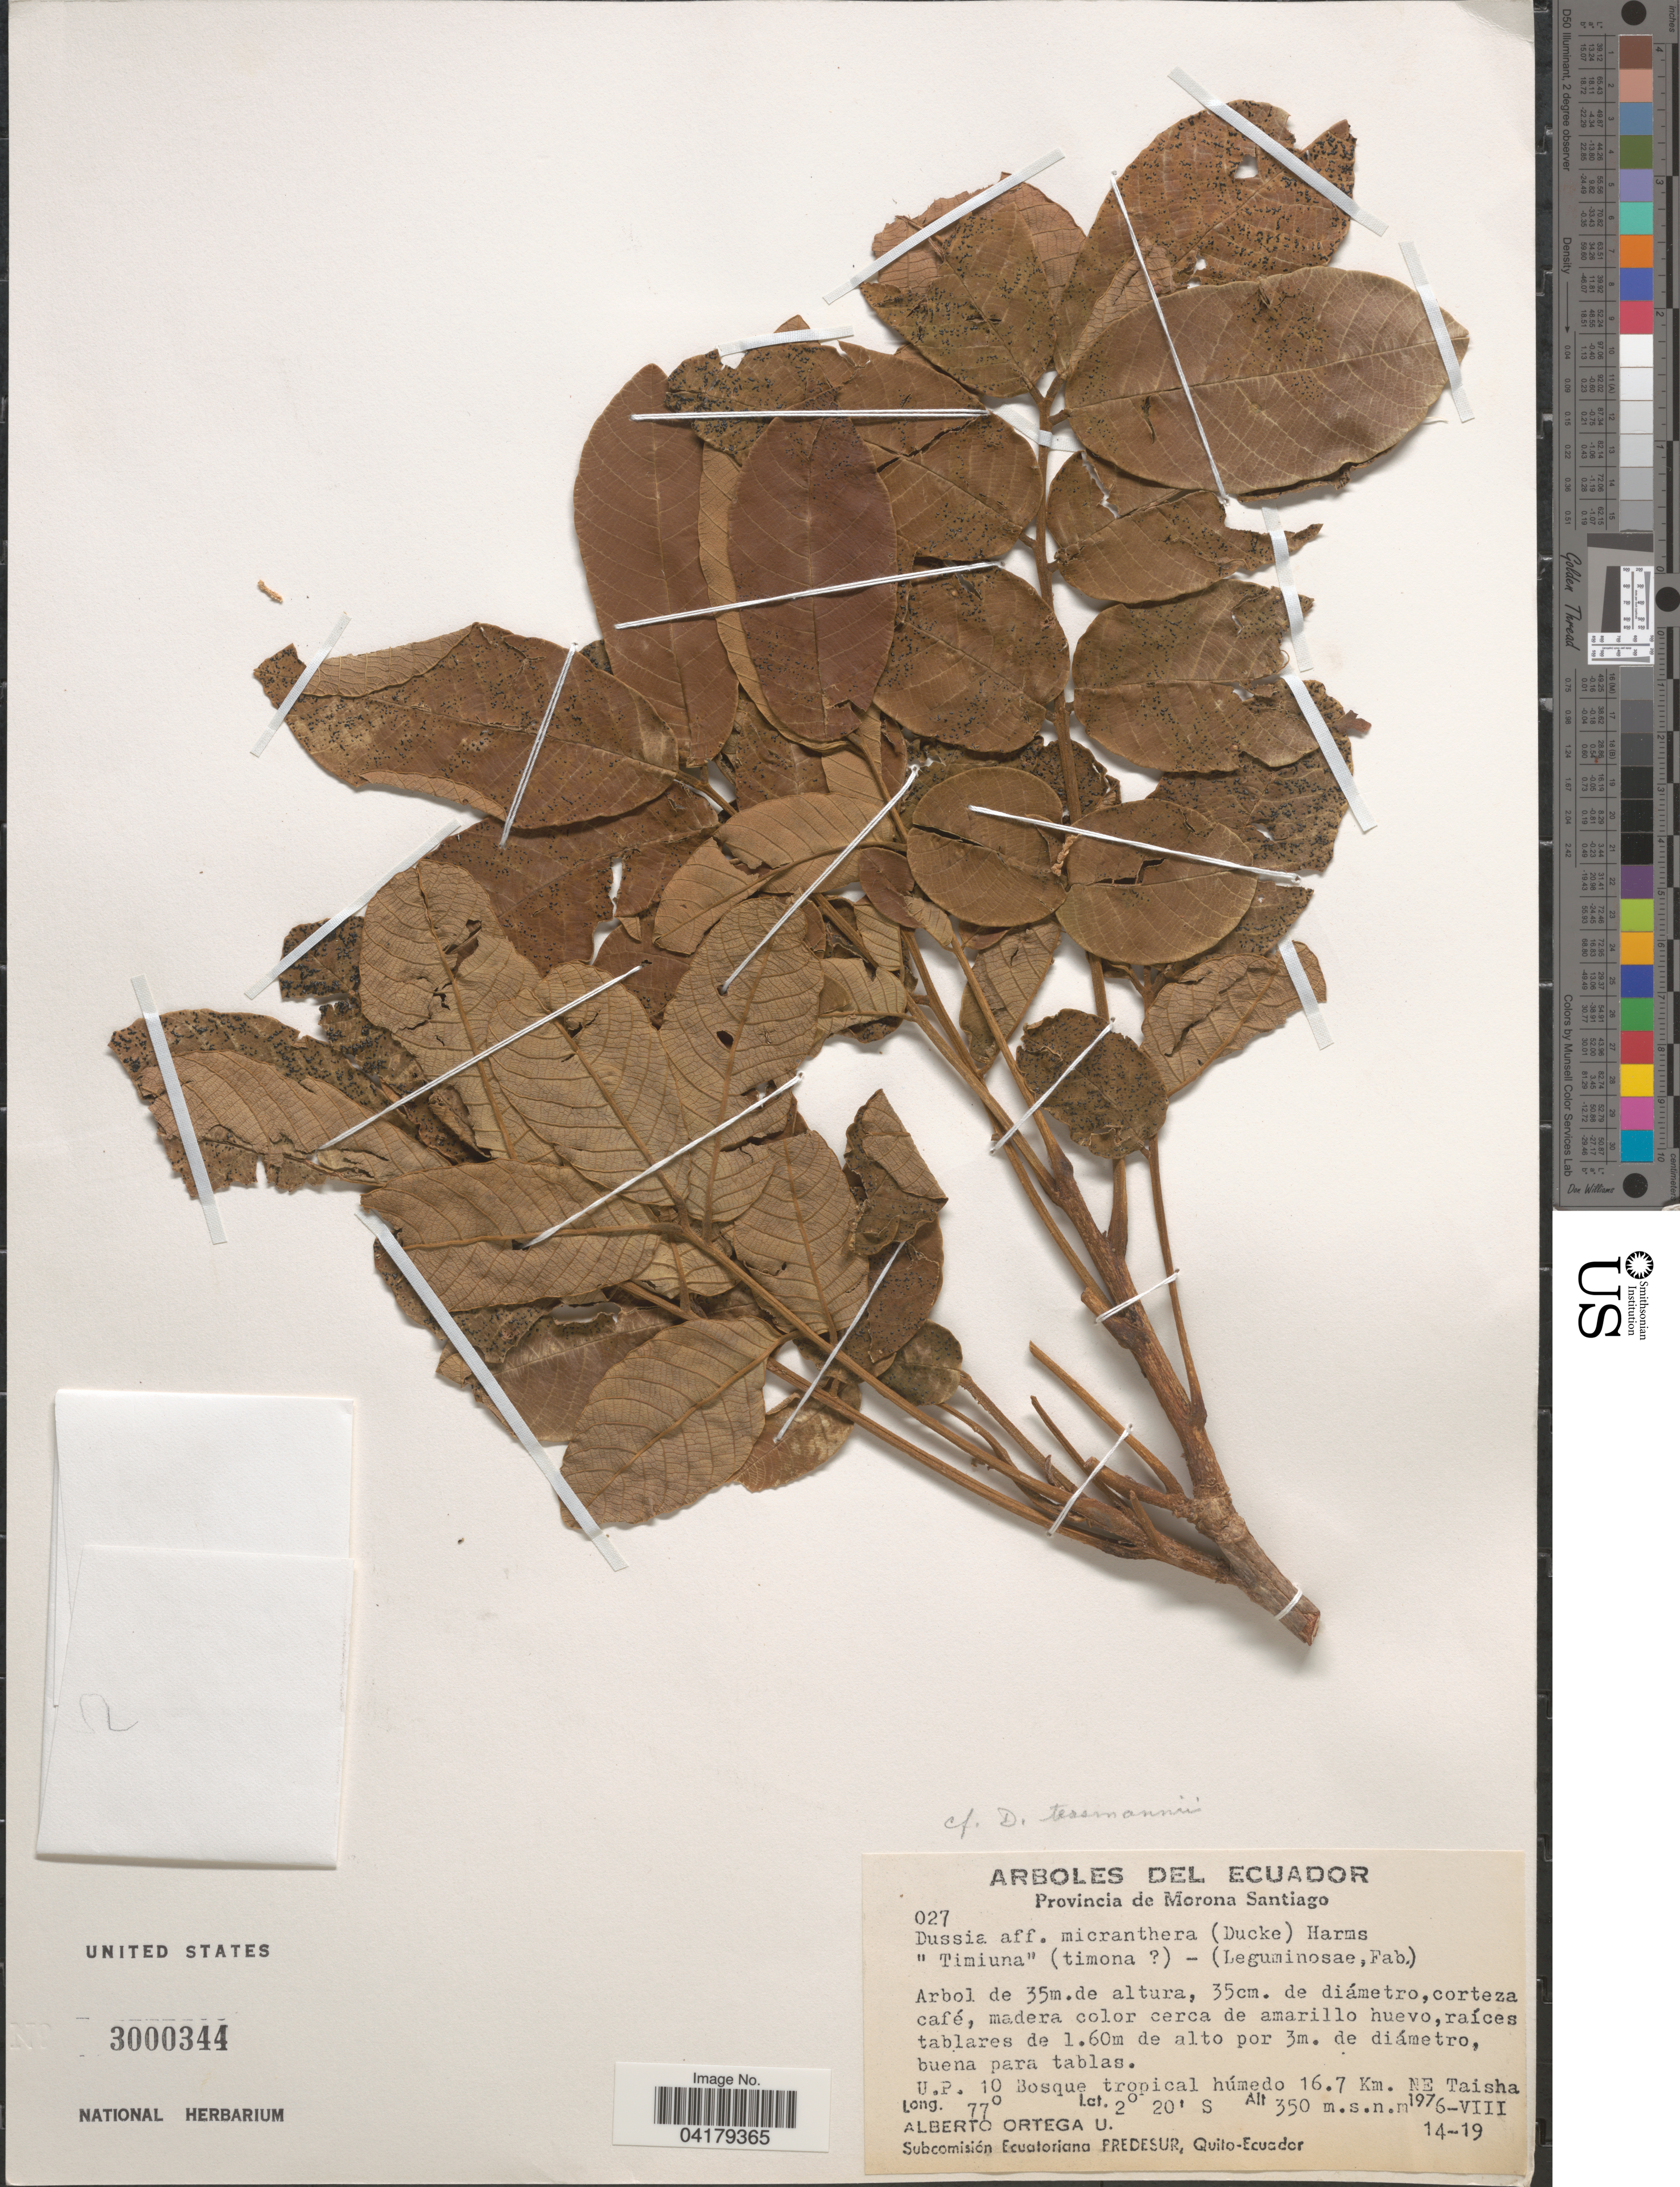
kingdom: Plantae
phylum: Tracheophyta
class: Magnoliopsida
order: Fabales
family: Fabaceae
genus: Dussia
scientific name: Dussia sp.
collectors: A. T. Ortega U.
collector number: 027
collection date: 1976-08-14/1976-08-19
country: Ecuador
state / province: Morona-Santiago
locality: U. P. 10 Bosque tropical húmedo 16.7 Km. NE Taisha.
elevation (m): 350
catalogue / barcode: US 3000344